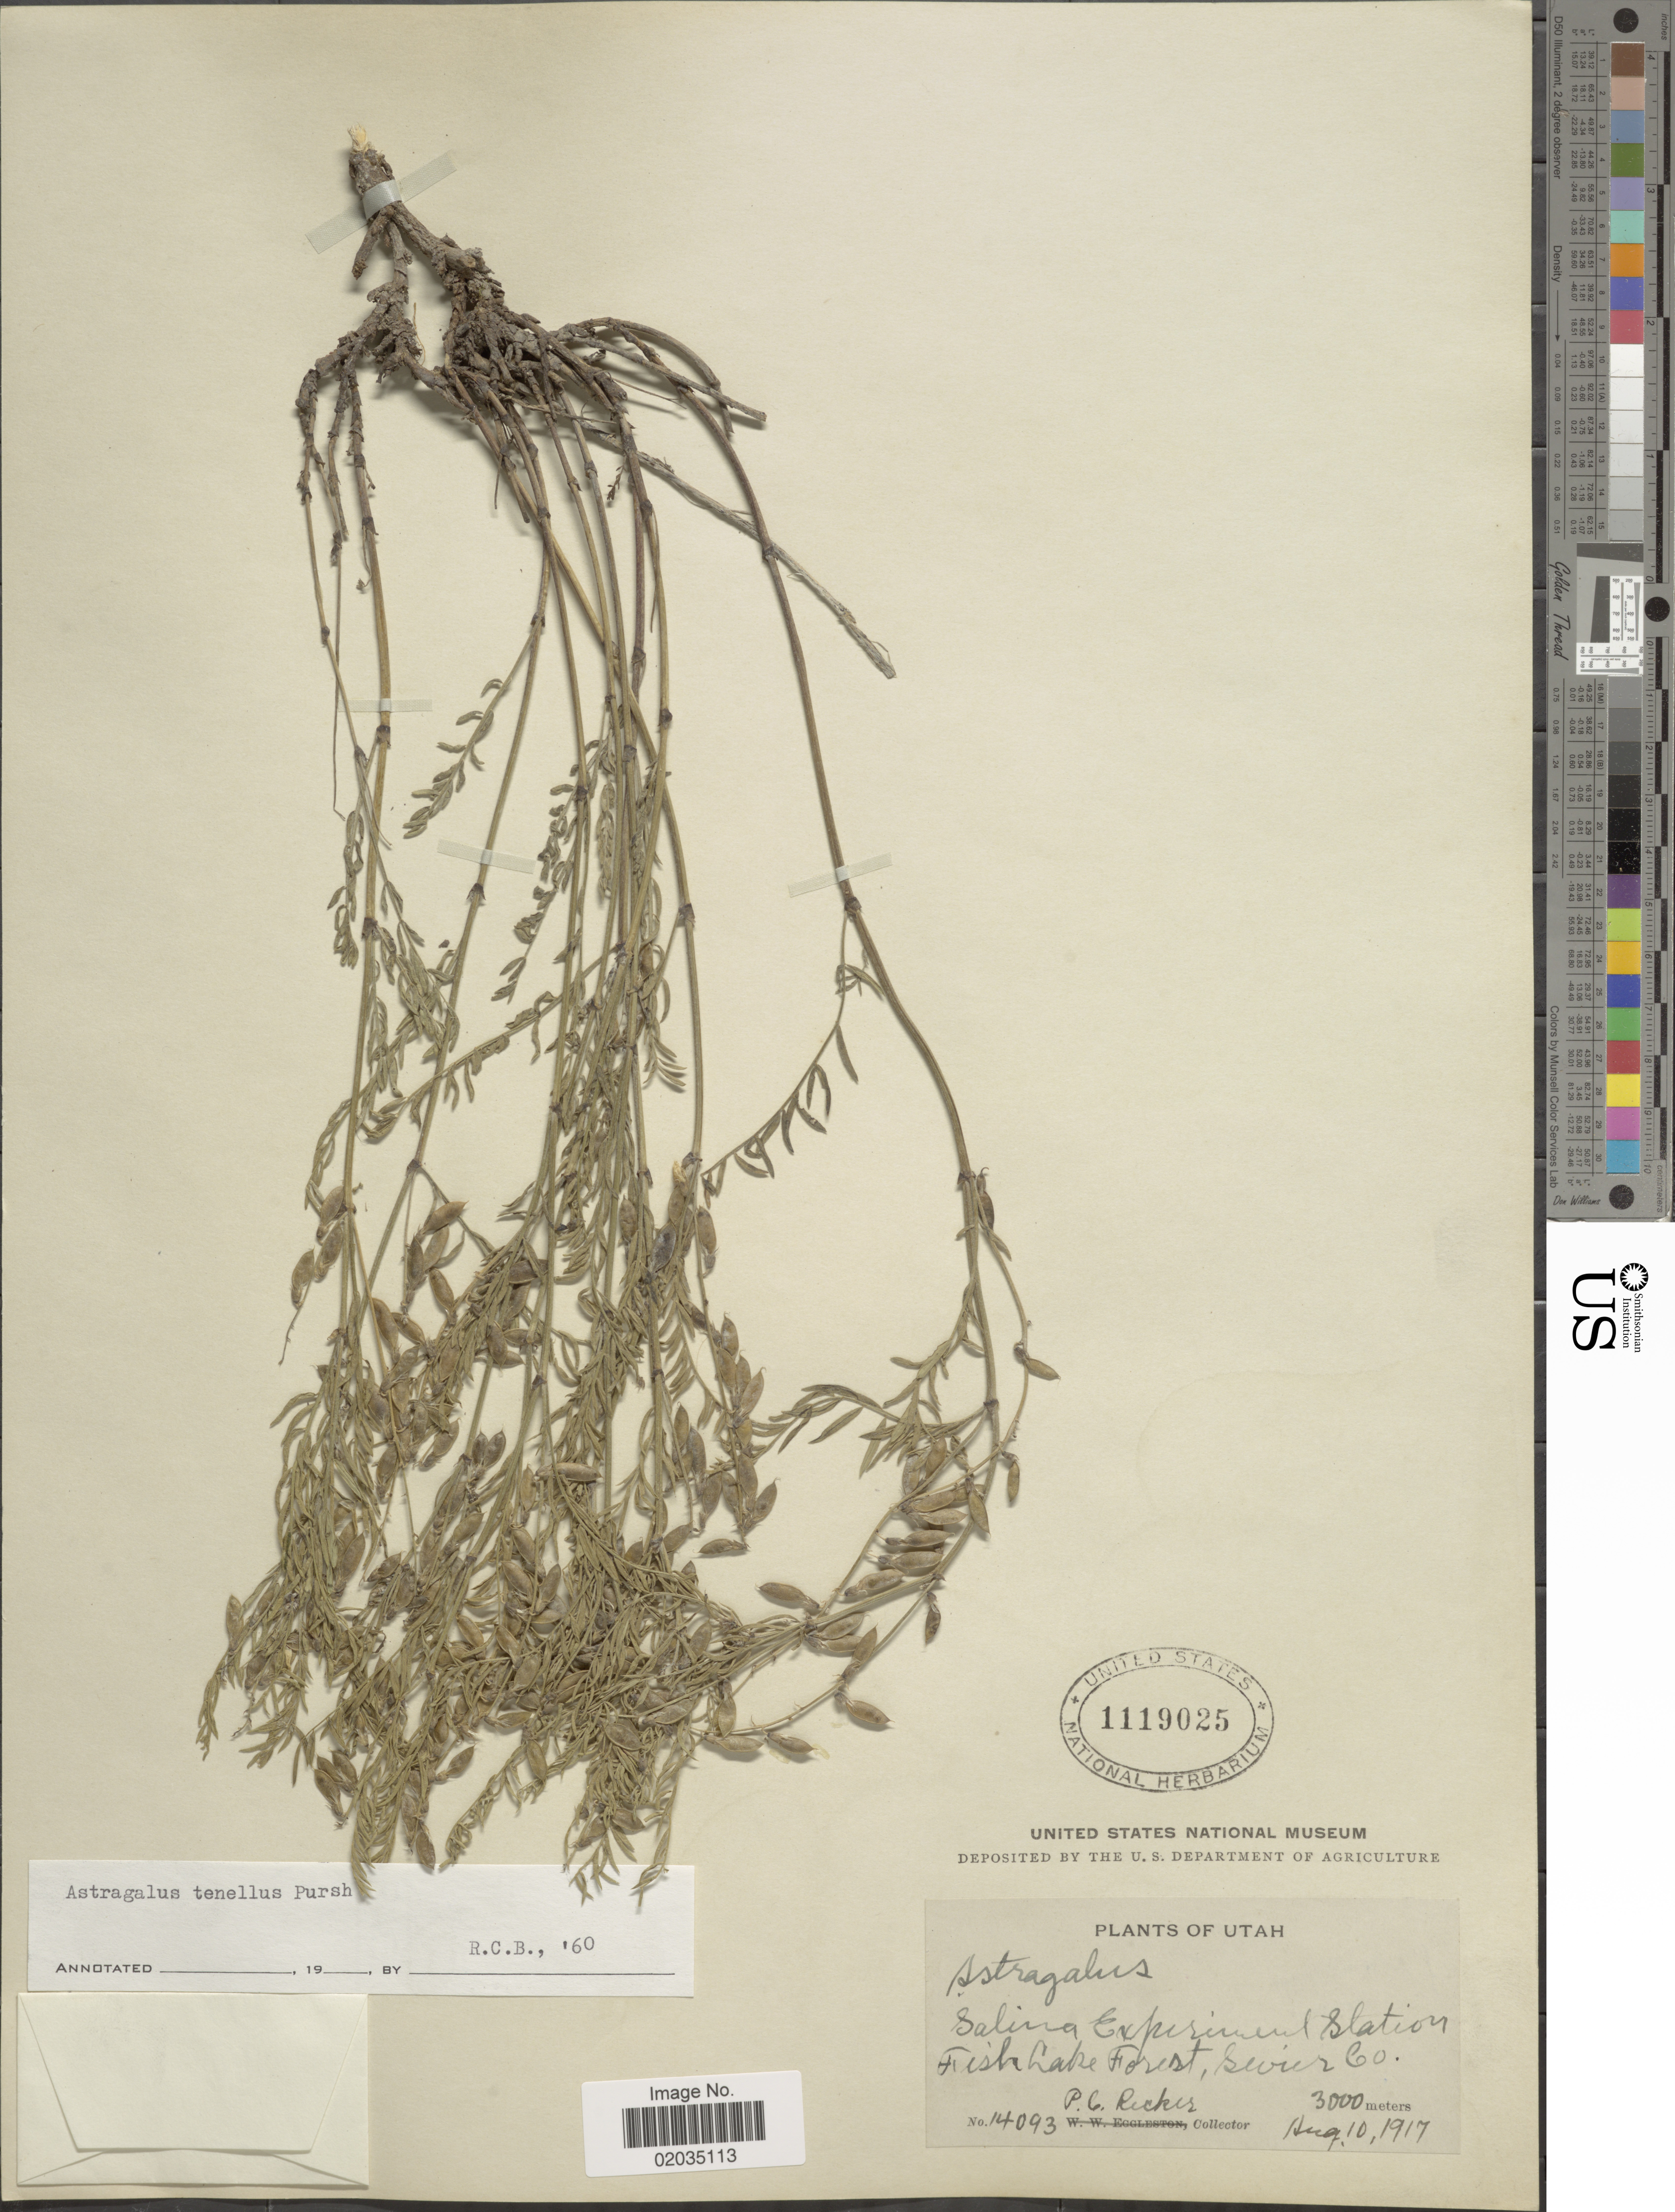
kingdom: Plantae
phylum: Tracheophyta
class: Magnoliopsida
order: Fabales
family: Fabaceae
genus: Astragalus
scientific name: Astragalus tenellus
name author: Pursh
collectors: P. Ricker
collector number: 14093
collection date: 1917-08-10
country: United States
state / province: Utah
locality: Salina eExperiment Station Fish Lake Forest, Sevier Co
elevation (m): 3000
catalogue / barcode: US 1119025